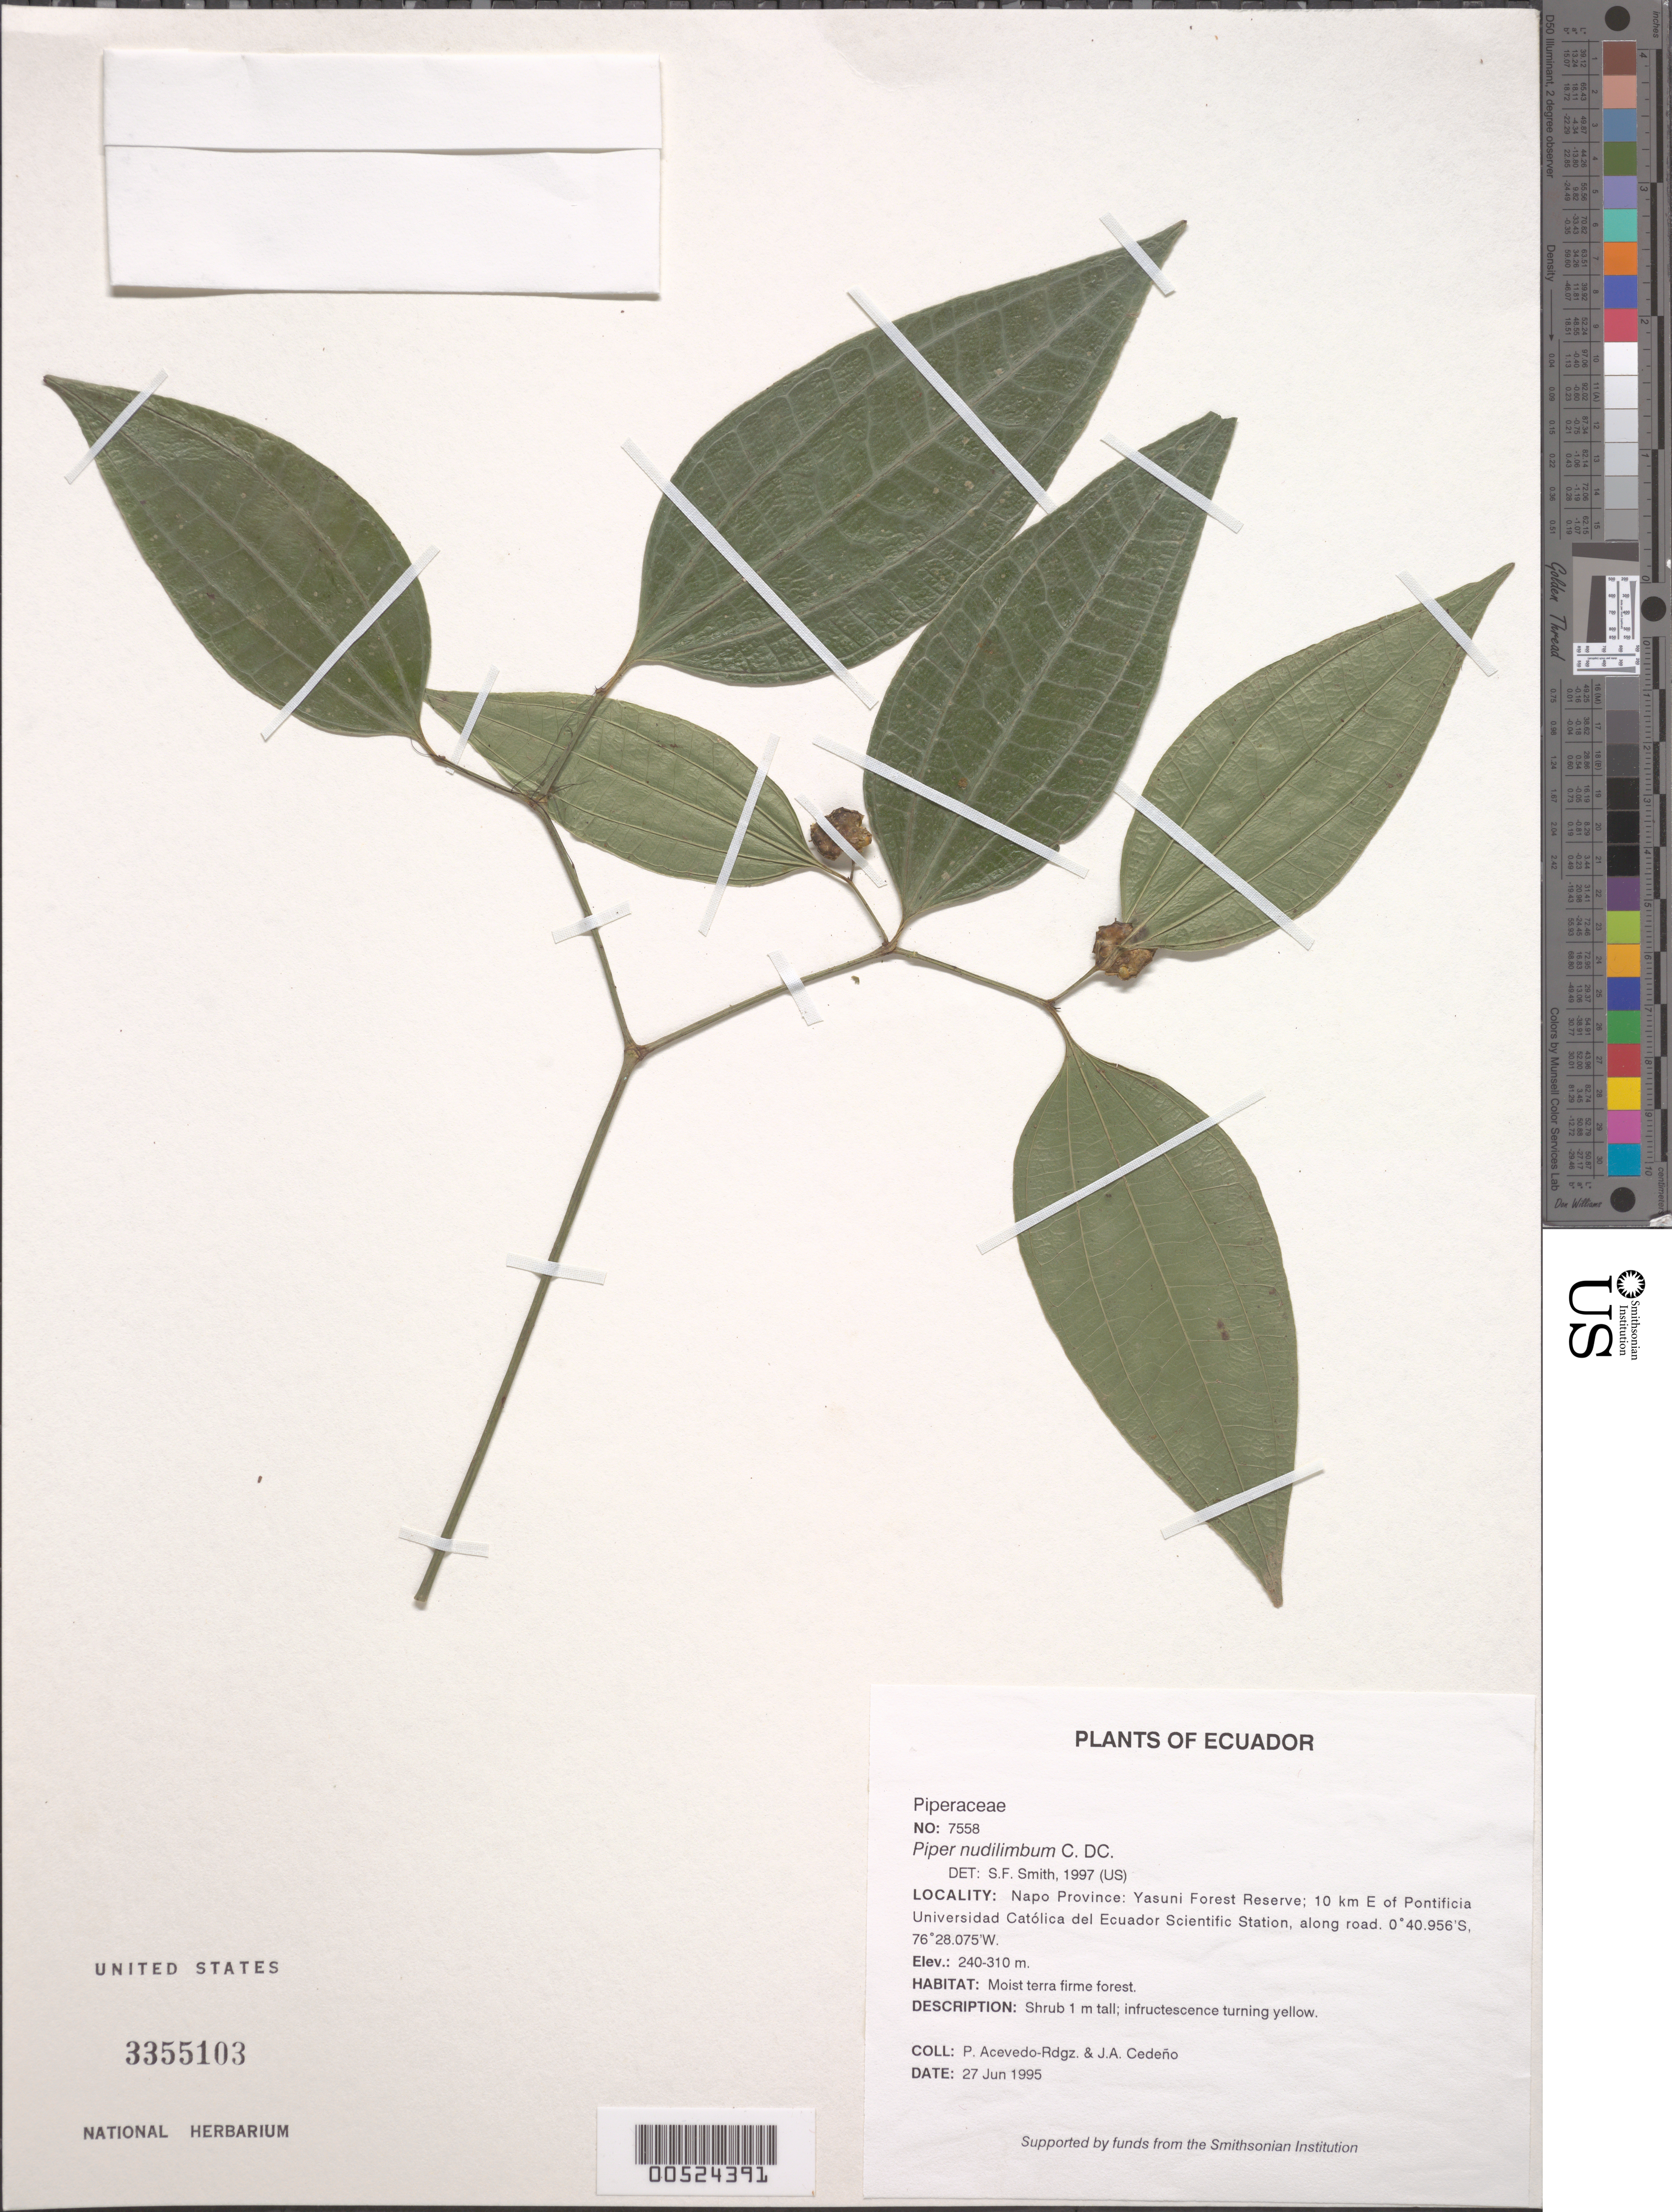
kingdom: Plantae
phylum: Tracheophyta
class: Magnoliopsida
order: Piperales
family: Piperaceae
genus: Piper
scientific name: Piper nudilimbum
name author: C. DC.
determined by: Smith, Stephen F., (US), NMNH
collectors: P. Acevedo-Rodr. & J. A. Cedeño M.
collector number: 7558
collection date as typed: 27 Jun 1995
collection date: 1995-06-27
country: Ecuador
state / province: Napo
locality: Napo Province: Yasuni Forest Reserve; 10 km E of Pontificia Universidad Católica del Ecuador Scientific Station along road.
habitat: Moist terra firme forest.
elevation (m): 240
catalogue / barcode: US 3355103